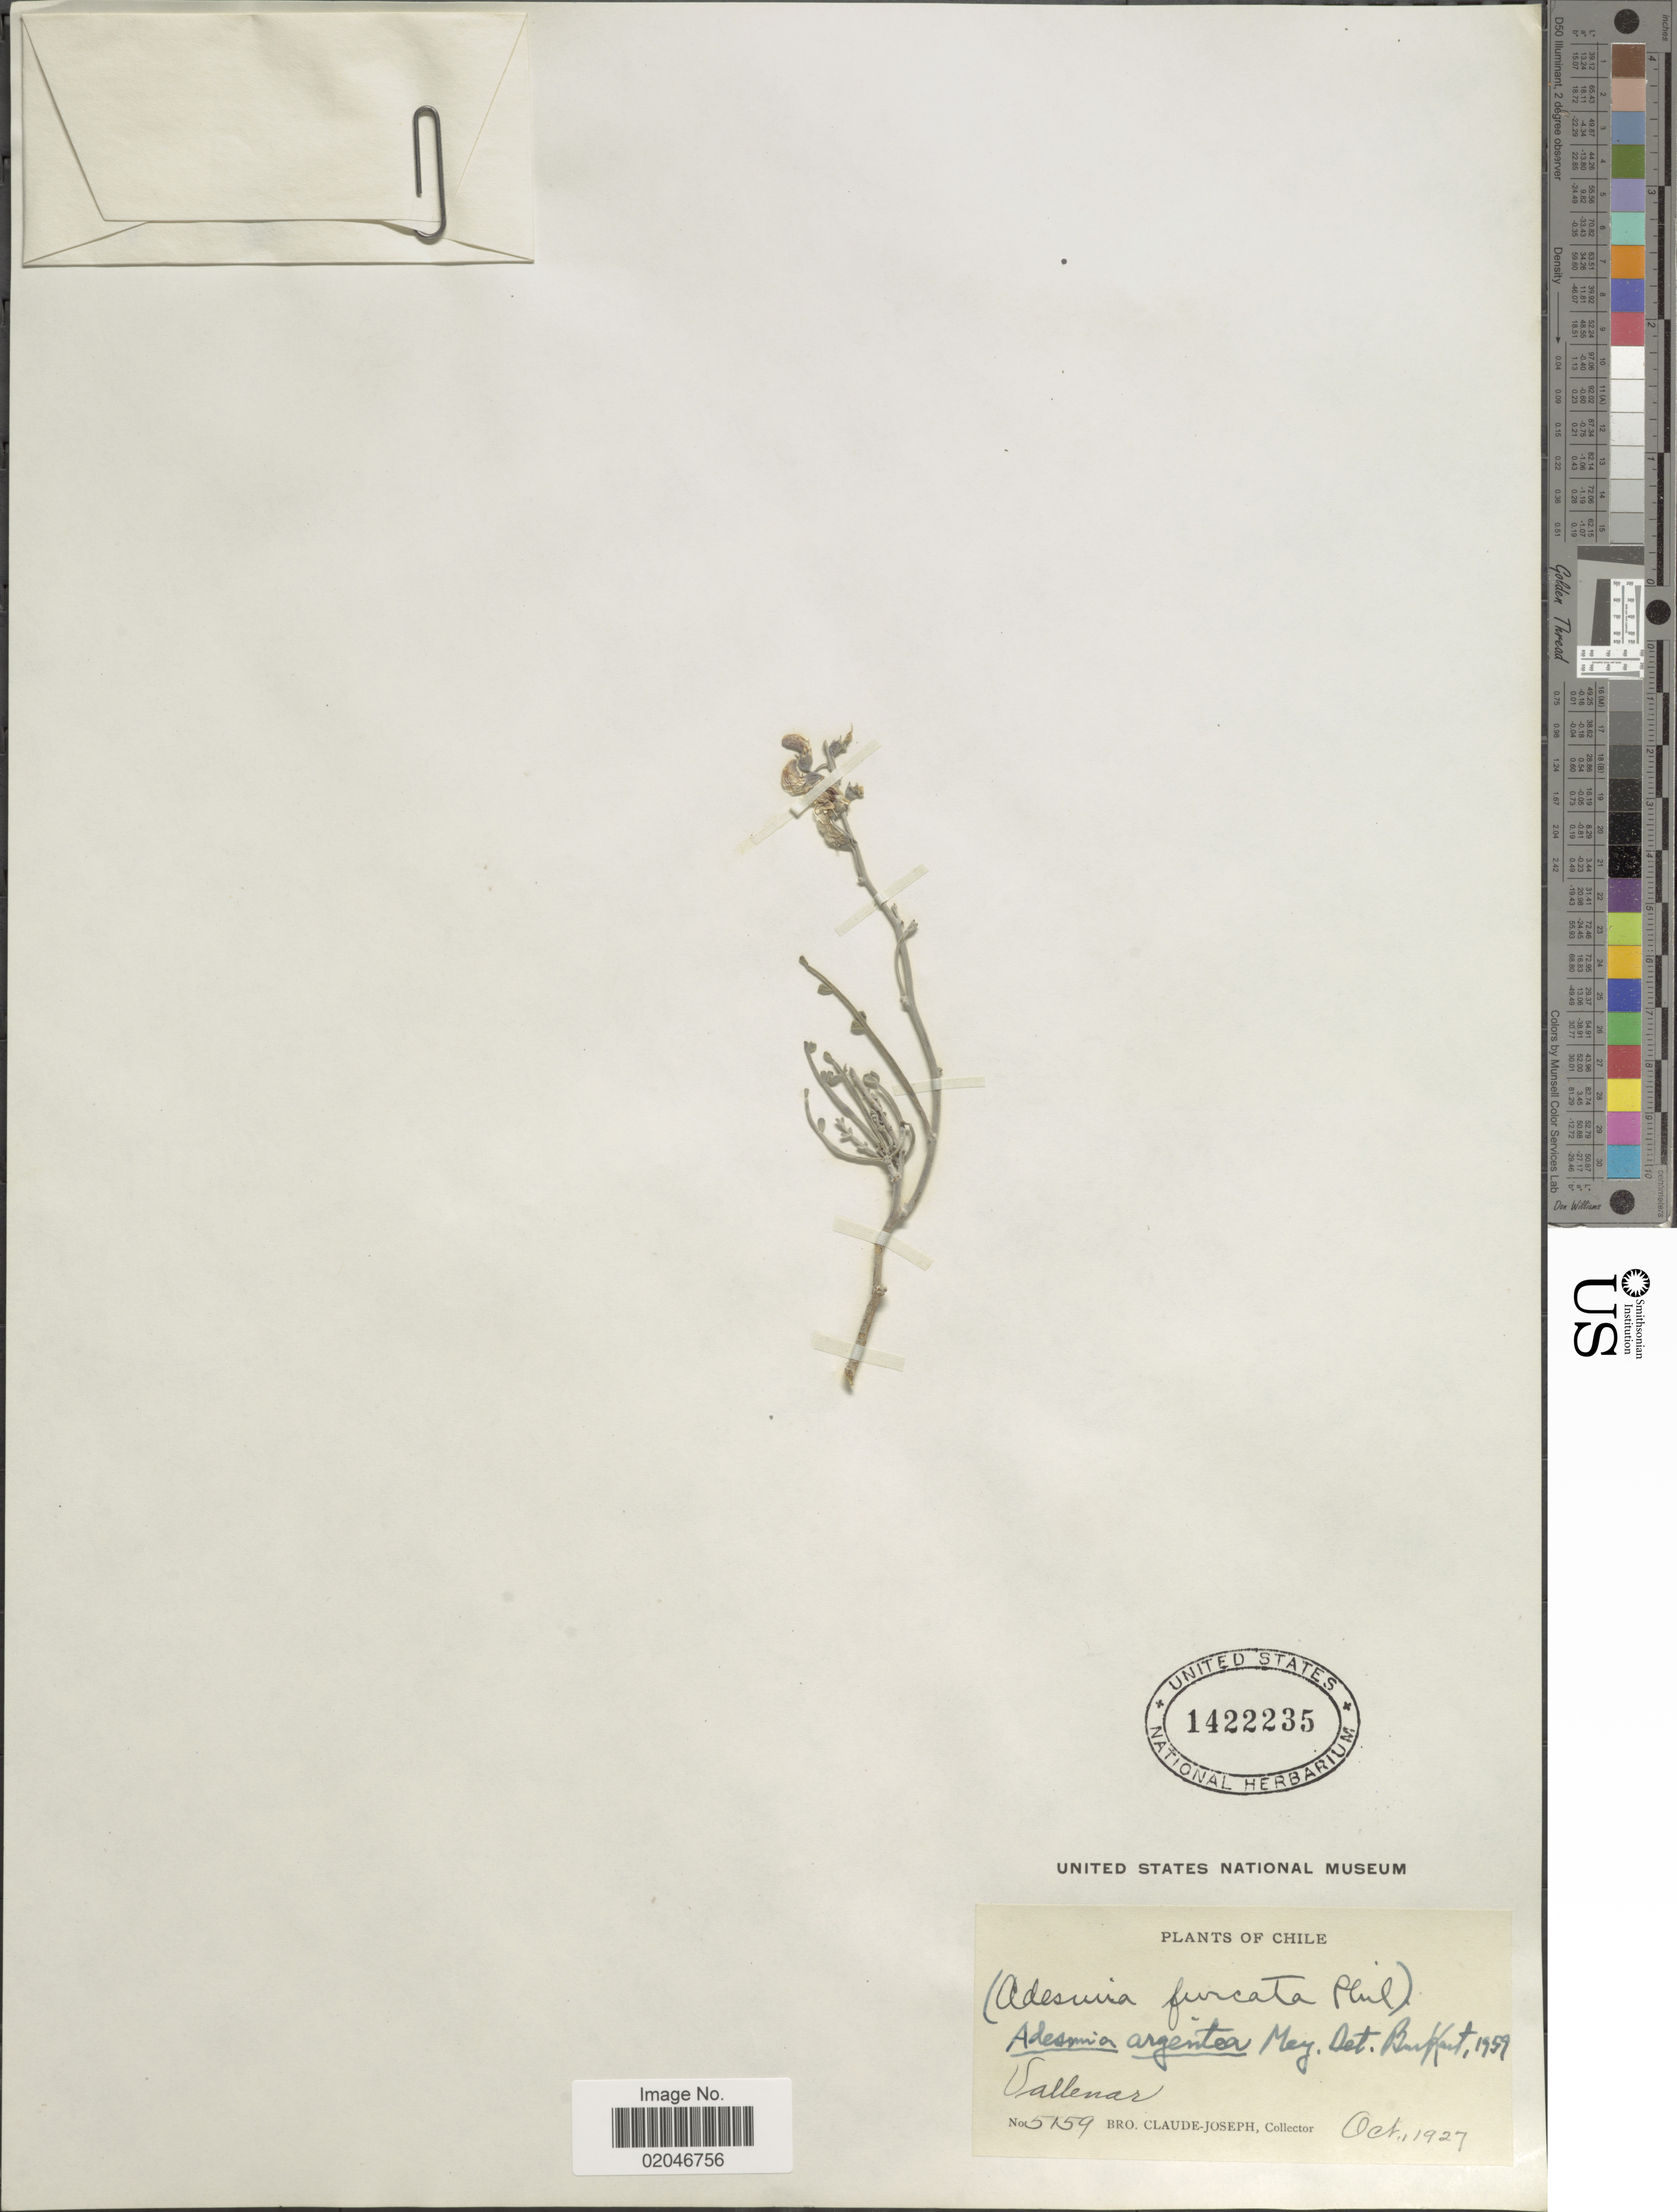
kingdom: Plantae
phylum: Tracheophyta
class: Magnoliopsida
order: Fabales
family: Fabaceae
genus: Adesmia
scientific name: Adesmia argentea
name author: Meyen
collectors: Bro. Claude-Joseph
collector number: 5159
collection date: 1927-10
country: Chile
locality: Vallenar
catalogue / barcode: US 1422235